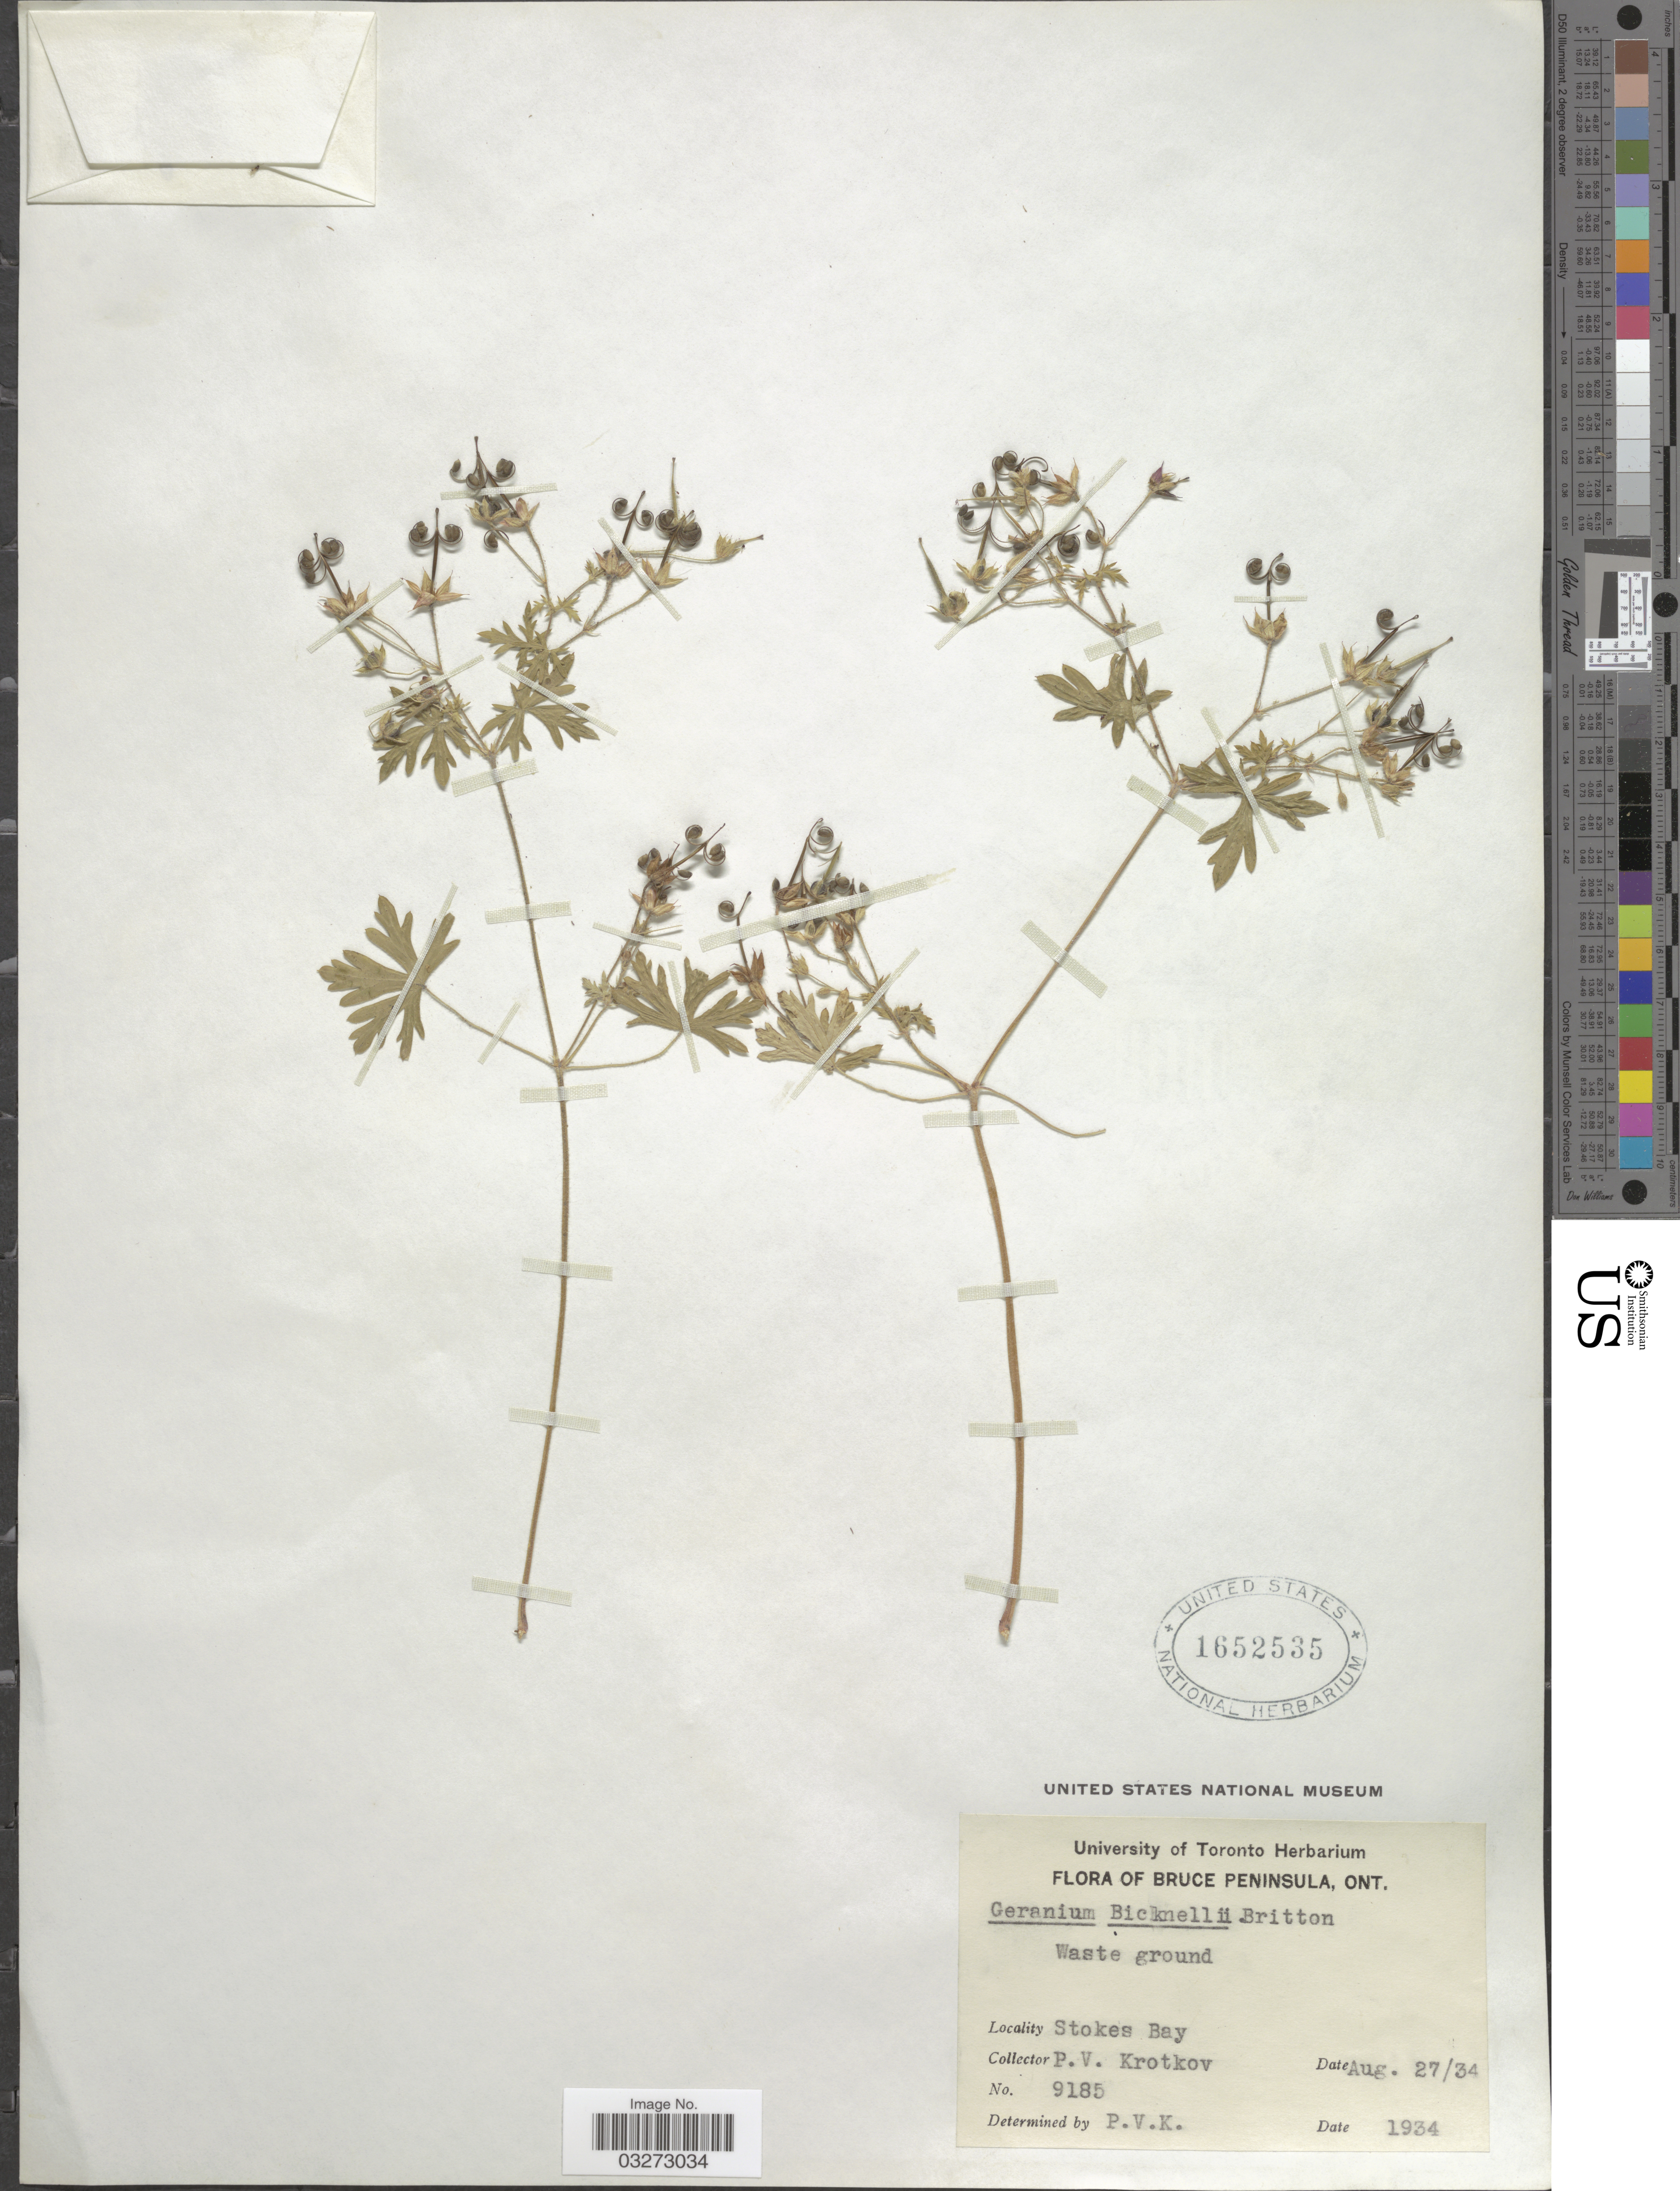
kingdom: Plantae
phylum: Tracheophyta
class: Magnoliopsida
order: Geraniales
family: Geraniaceae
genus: Geranium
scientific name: Geranium bicknellii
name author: Britton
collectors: P. V. Krotkov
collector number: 9185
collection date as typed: Transcribed d/m/y: 27/8/34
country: Canada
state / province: Ontario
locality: Bruce Peninsula, Stokes Bay.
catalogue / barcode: US 1652535